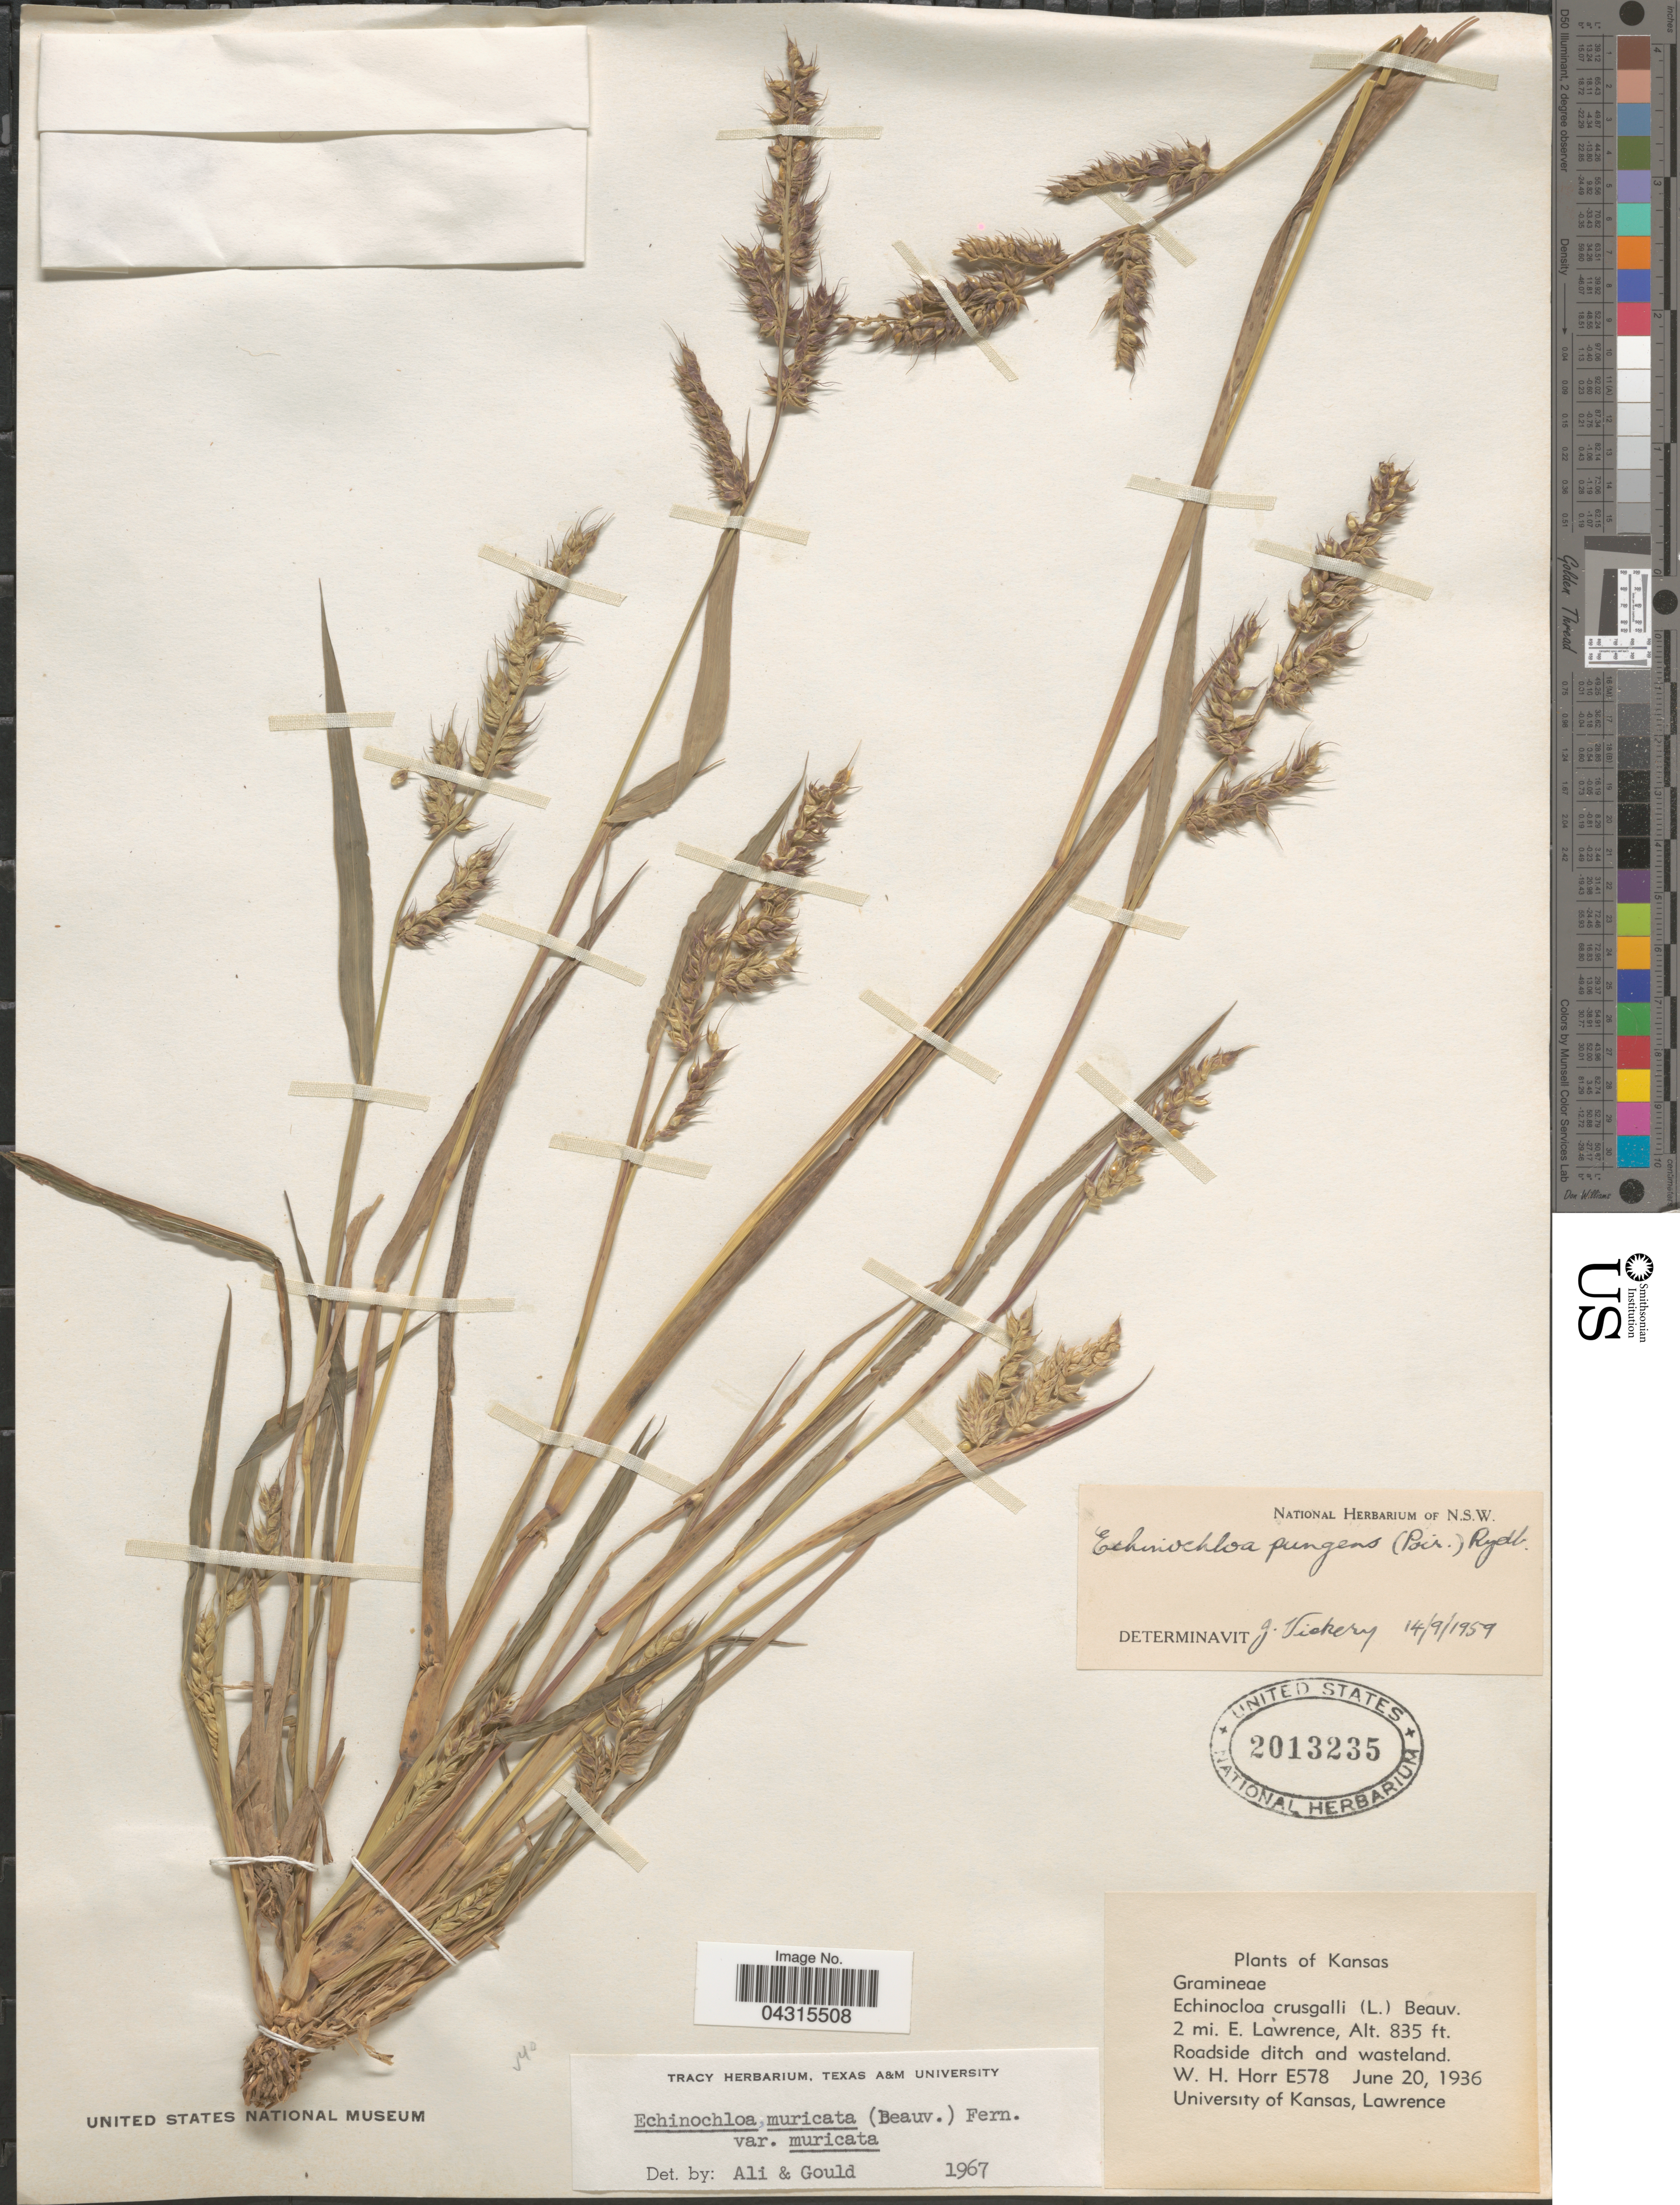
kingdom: Plantae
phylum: Tracheophyta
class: Liliopsida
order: Poales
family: Poaceae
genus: Echinochloa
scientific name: Echinochloa muricata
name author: (P. Beauv.) Fernald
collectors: W. H. Horr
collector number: E578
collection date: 1936-06-20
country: United States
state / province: Kansas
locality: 2 mi. E. Lawrence. Roadside ditch and wasteland.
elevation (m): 255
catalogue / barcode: US 2013235